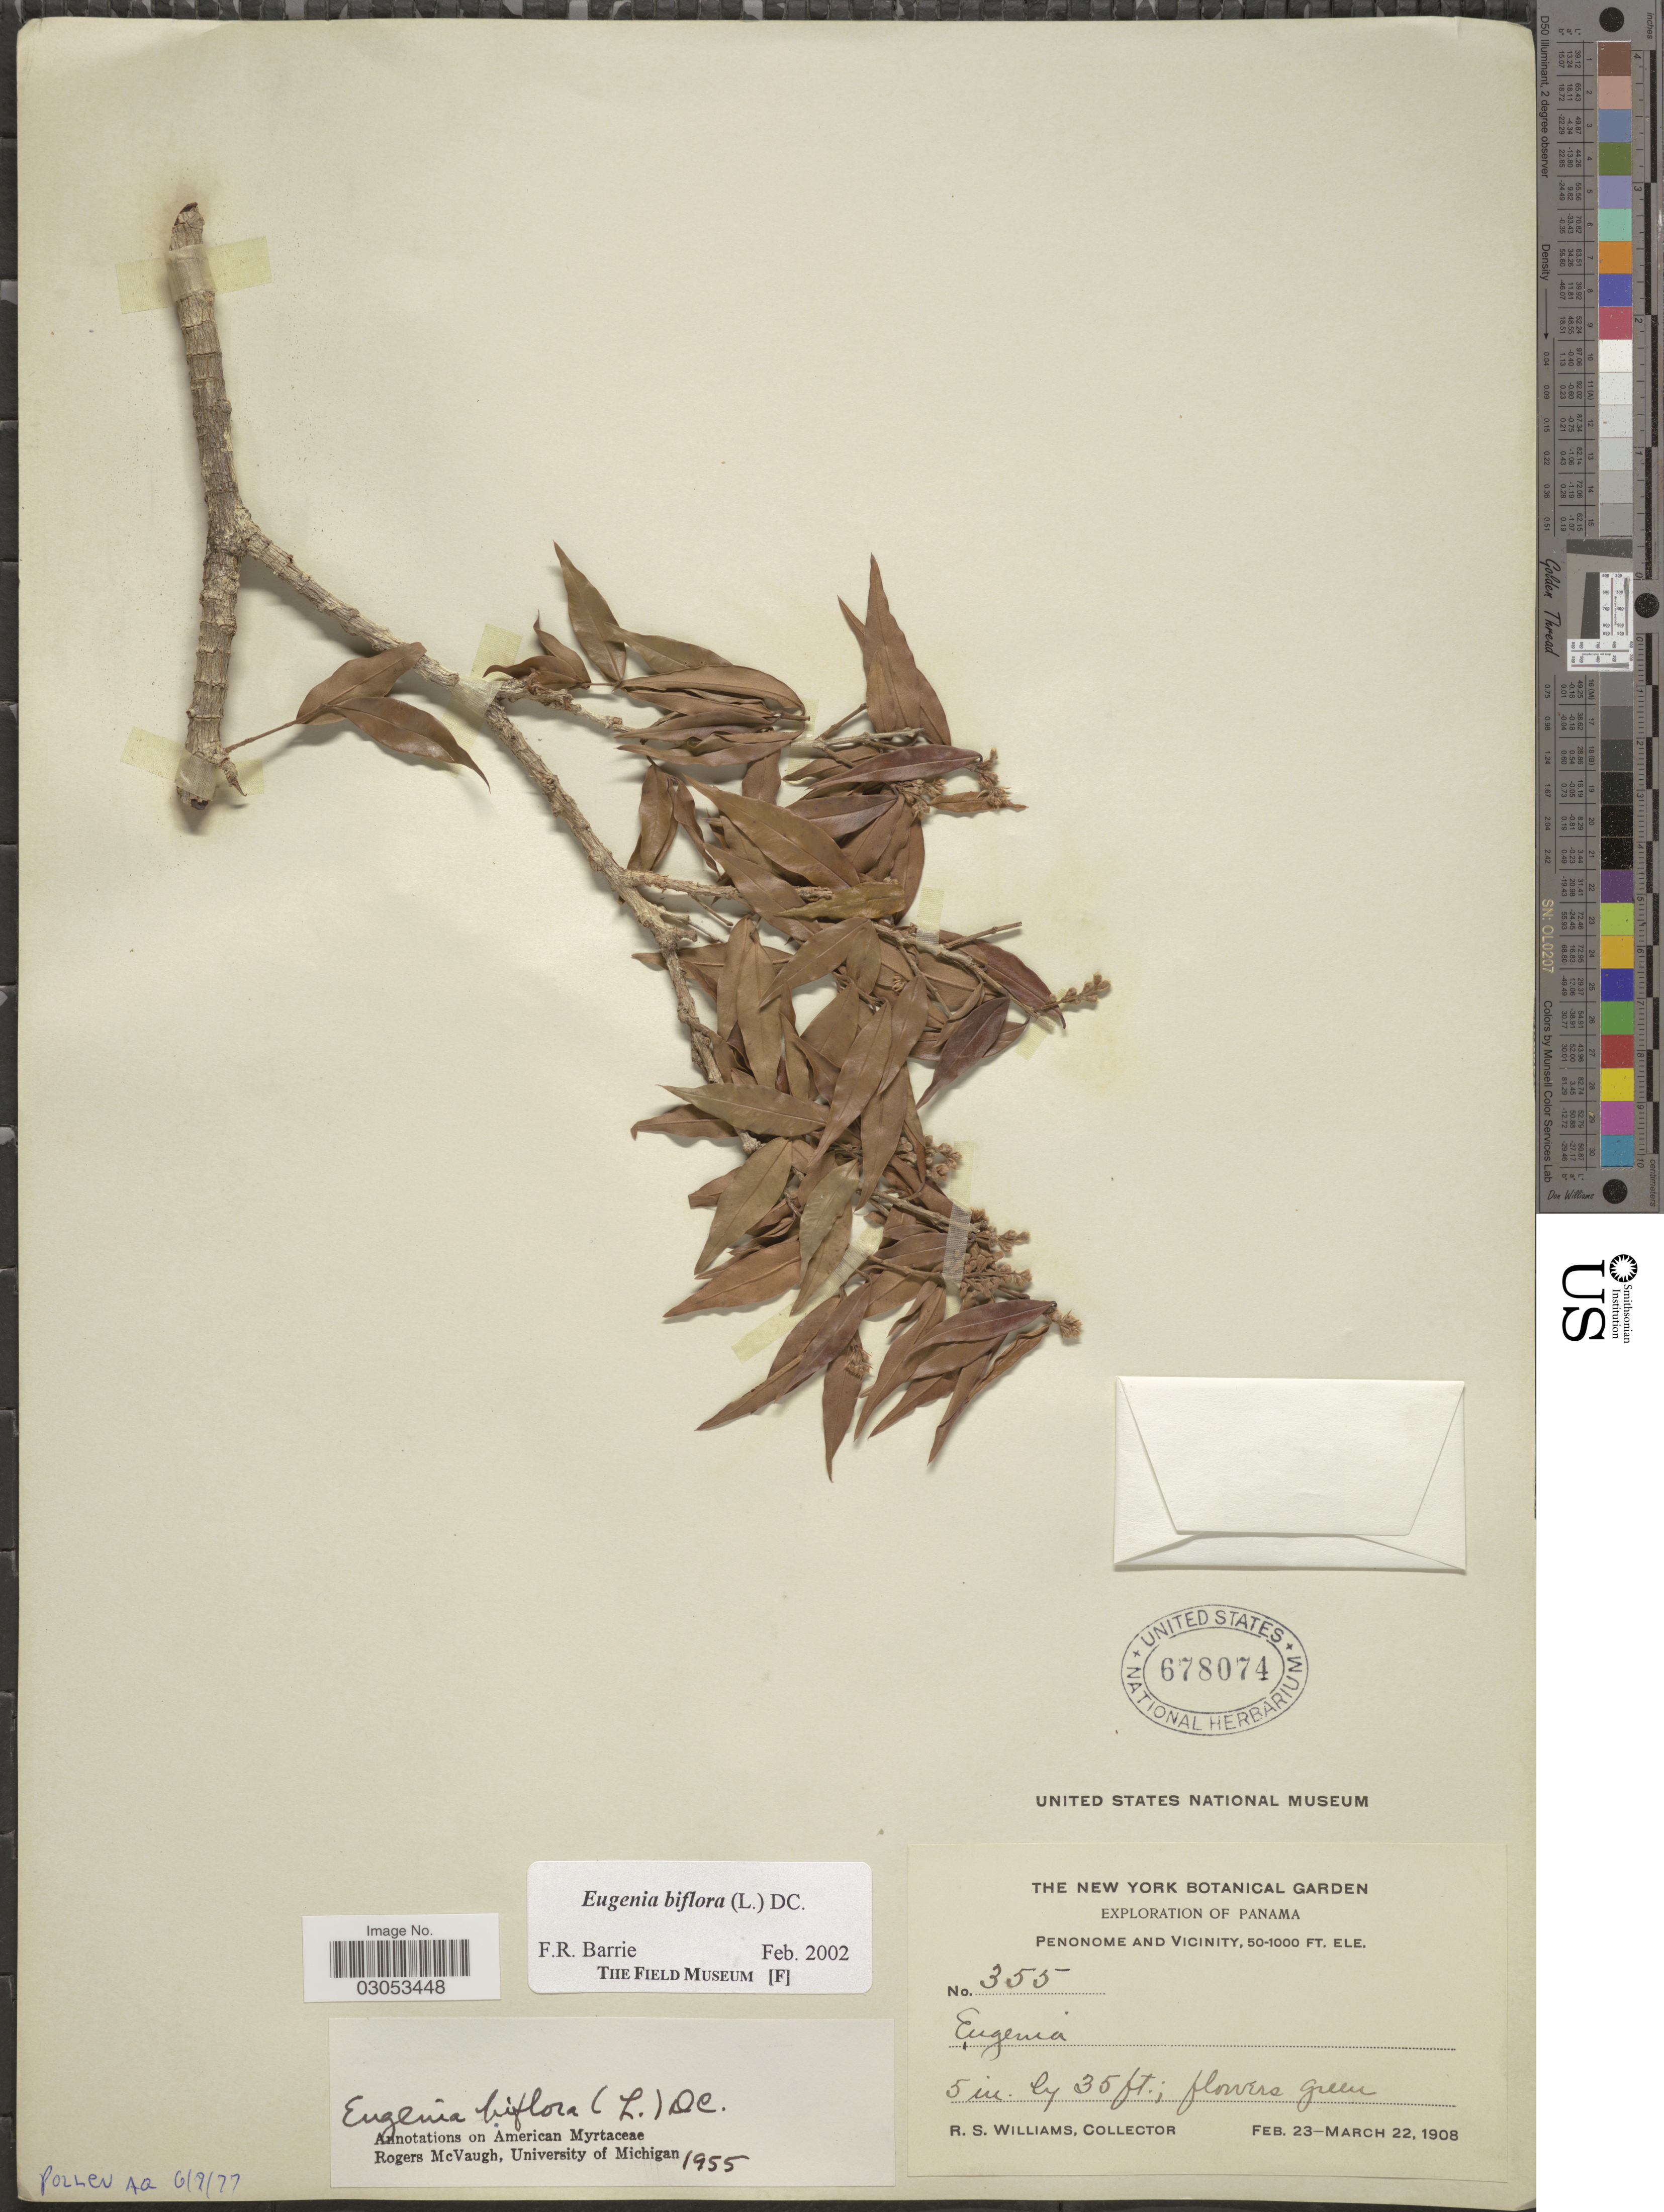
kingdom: Plantae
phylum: Tracheophyta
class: Magnoliopsida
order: Myrtales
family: Myrtaceae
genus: Eugenia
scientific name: Eugenia biflora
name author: (L.) DC.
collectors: R. S. Williams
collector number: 355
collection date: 1908-02-23/1908-03-22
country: Panama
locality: Penonome and Vicinity.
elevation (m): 15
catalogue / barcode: US 678074